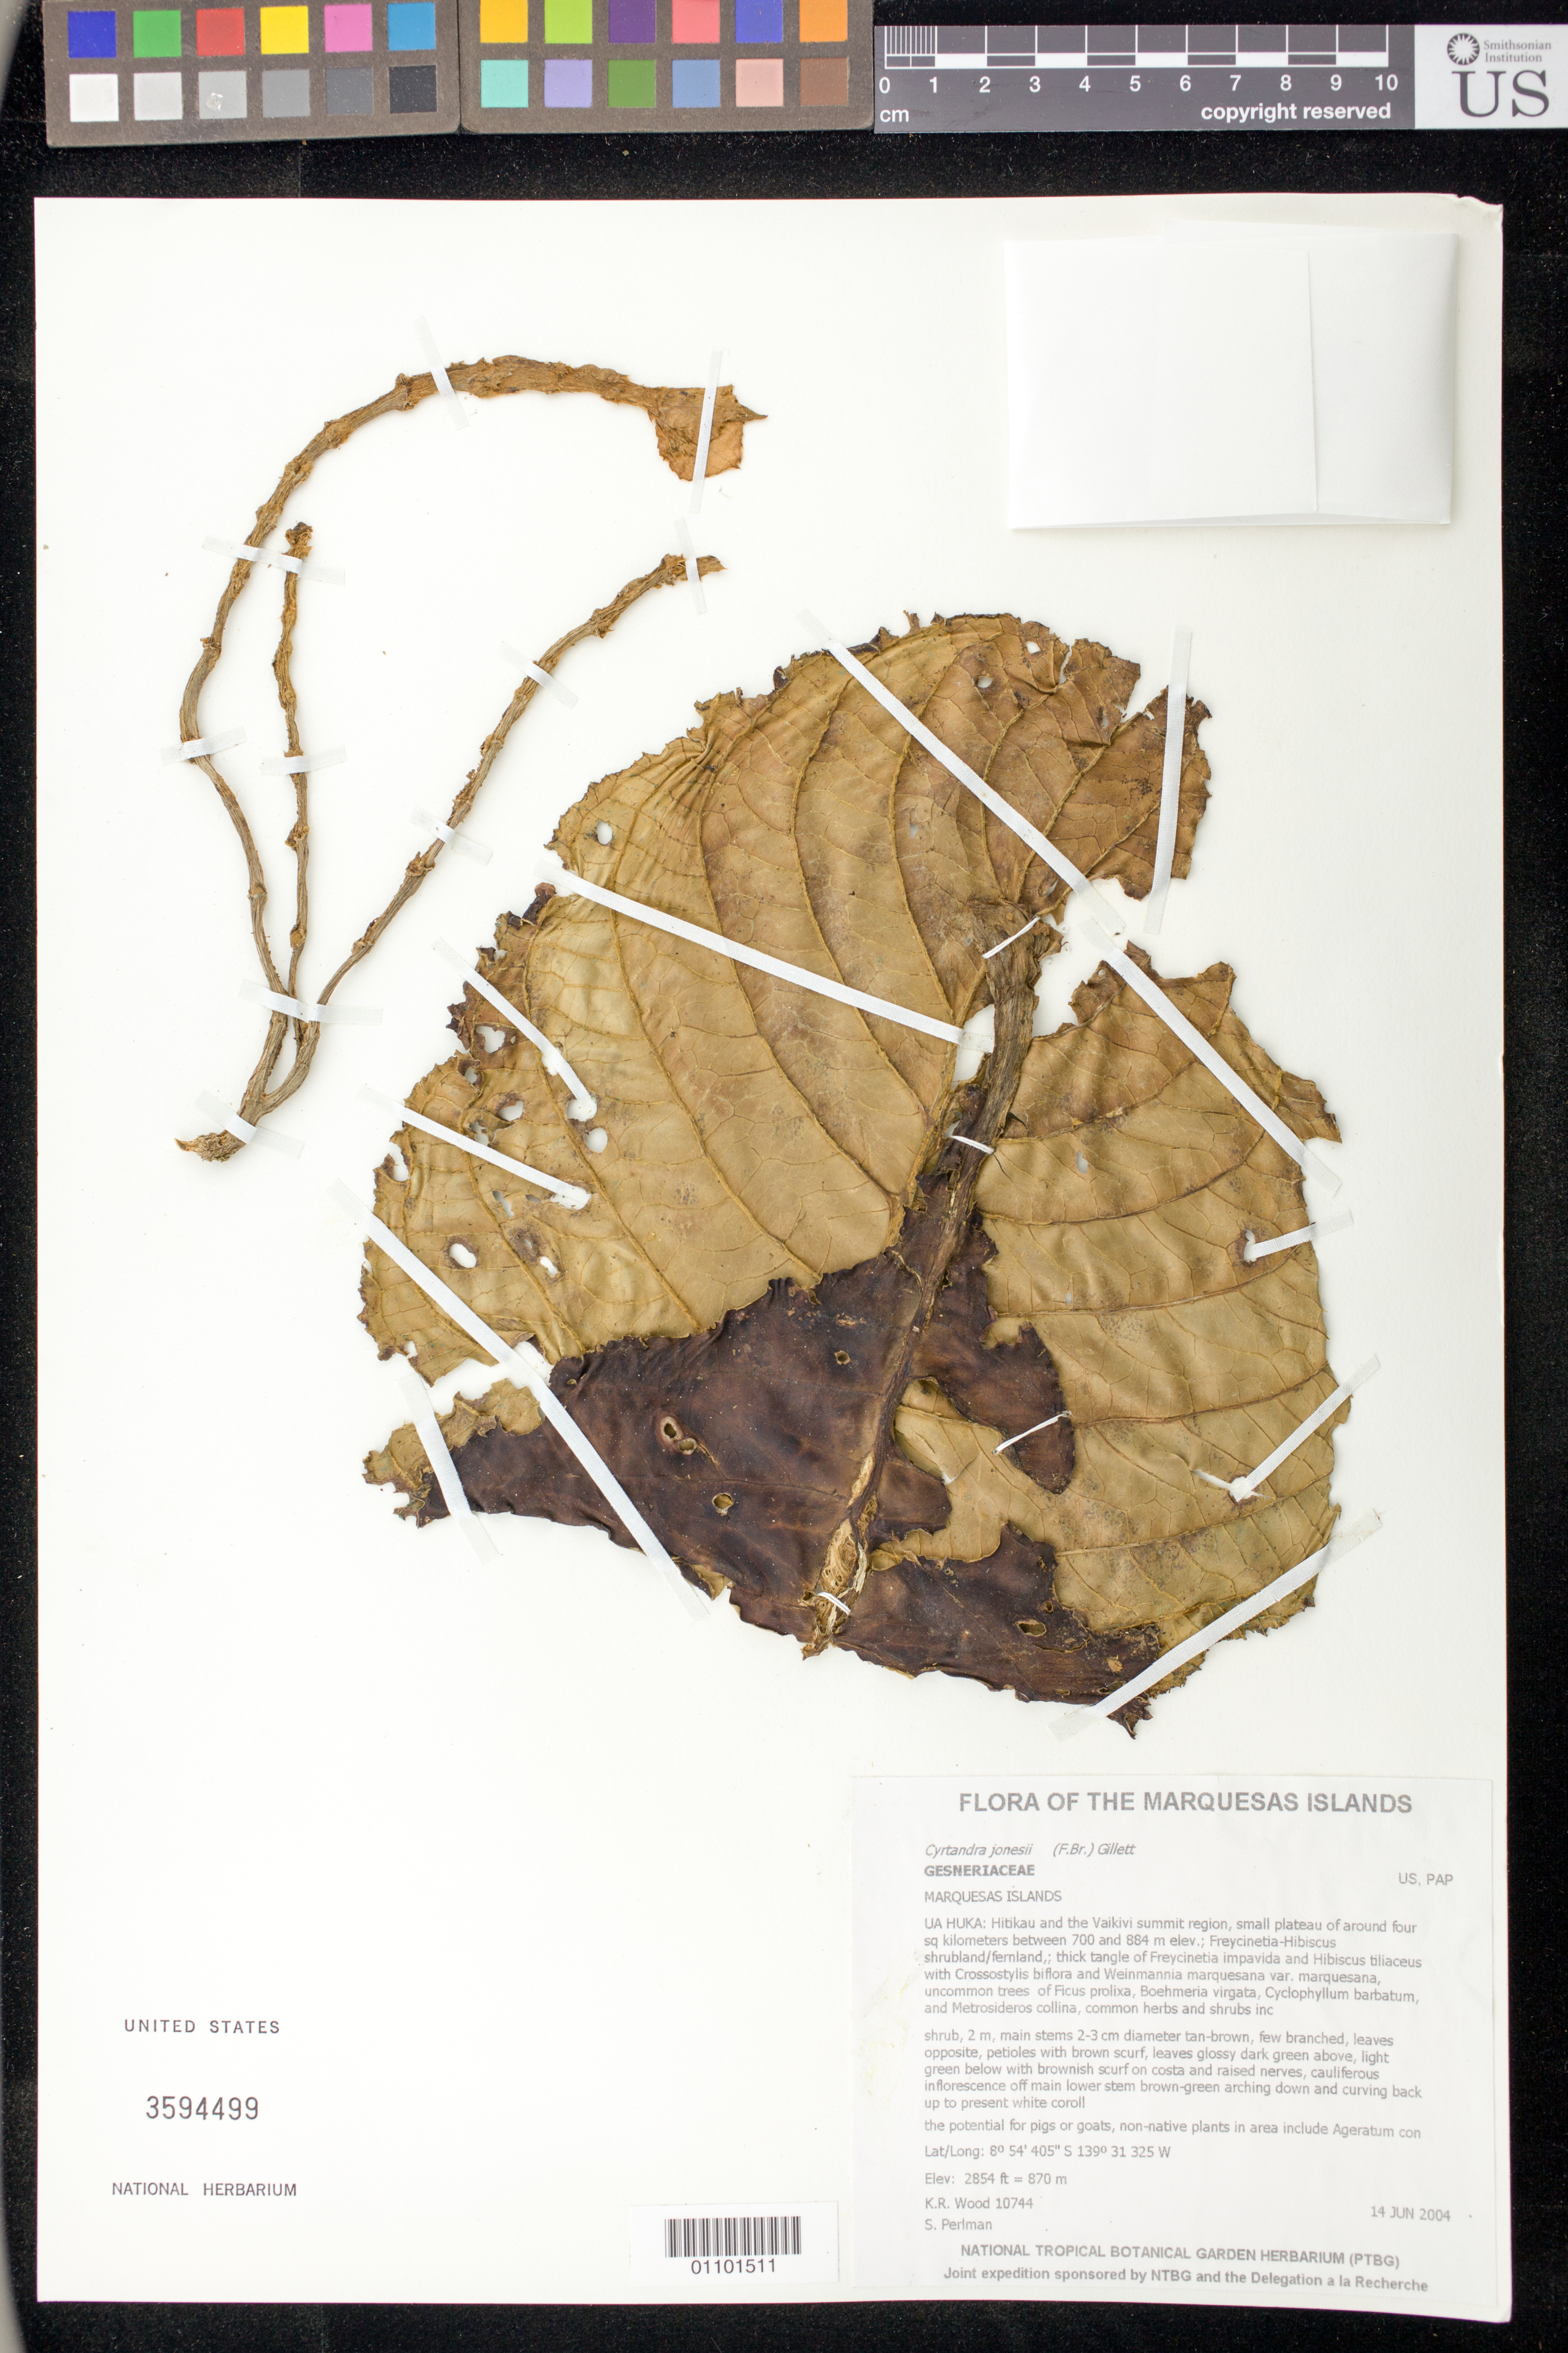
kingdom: Plantae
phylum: Tracheophyta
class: Magnoliopsida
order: Lamiales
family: Gesneriaceae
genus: Cyrtandra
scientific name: Cyrtandra jonesii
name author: (F. Br.) Gillett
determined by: Wagner, W. L., (BOT), Smithsonian Institution - National Museum of Natural History (UNITED STATES)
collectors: K. R. Wood & S. P. Perlman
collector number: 10744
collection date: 2004-06-14/2004-06-15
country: French Polynesia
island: Ua Huka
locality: Hitikau and the Vaikivi summit region, small plateau of around four sq kilometers between 700 and 884 m elev.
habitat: Freycinetia-Hibiscus shrubland/fernland,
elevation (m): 870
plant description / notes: the potential for pigs or goats, non-native plants in area include Ageratum conyzoides, Cordyline fruticosa, Dioscorea pentaphylla, and Zingiber zerumbet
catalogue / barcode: US 3594499